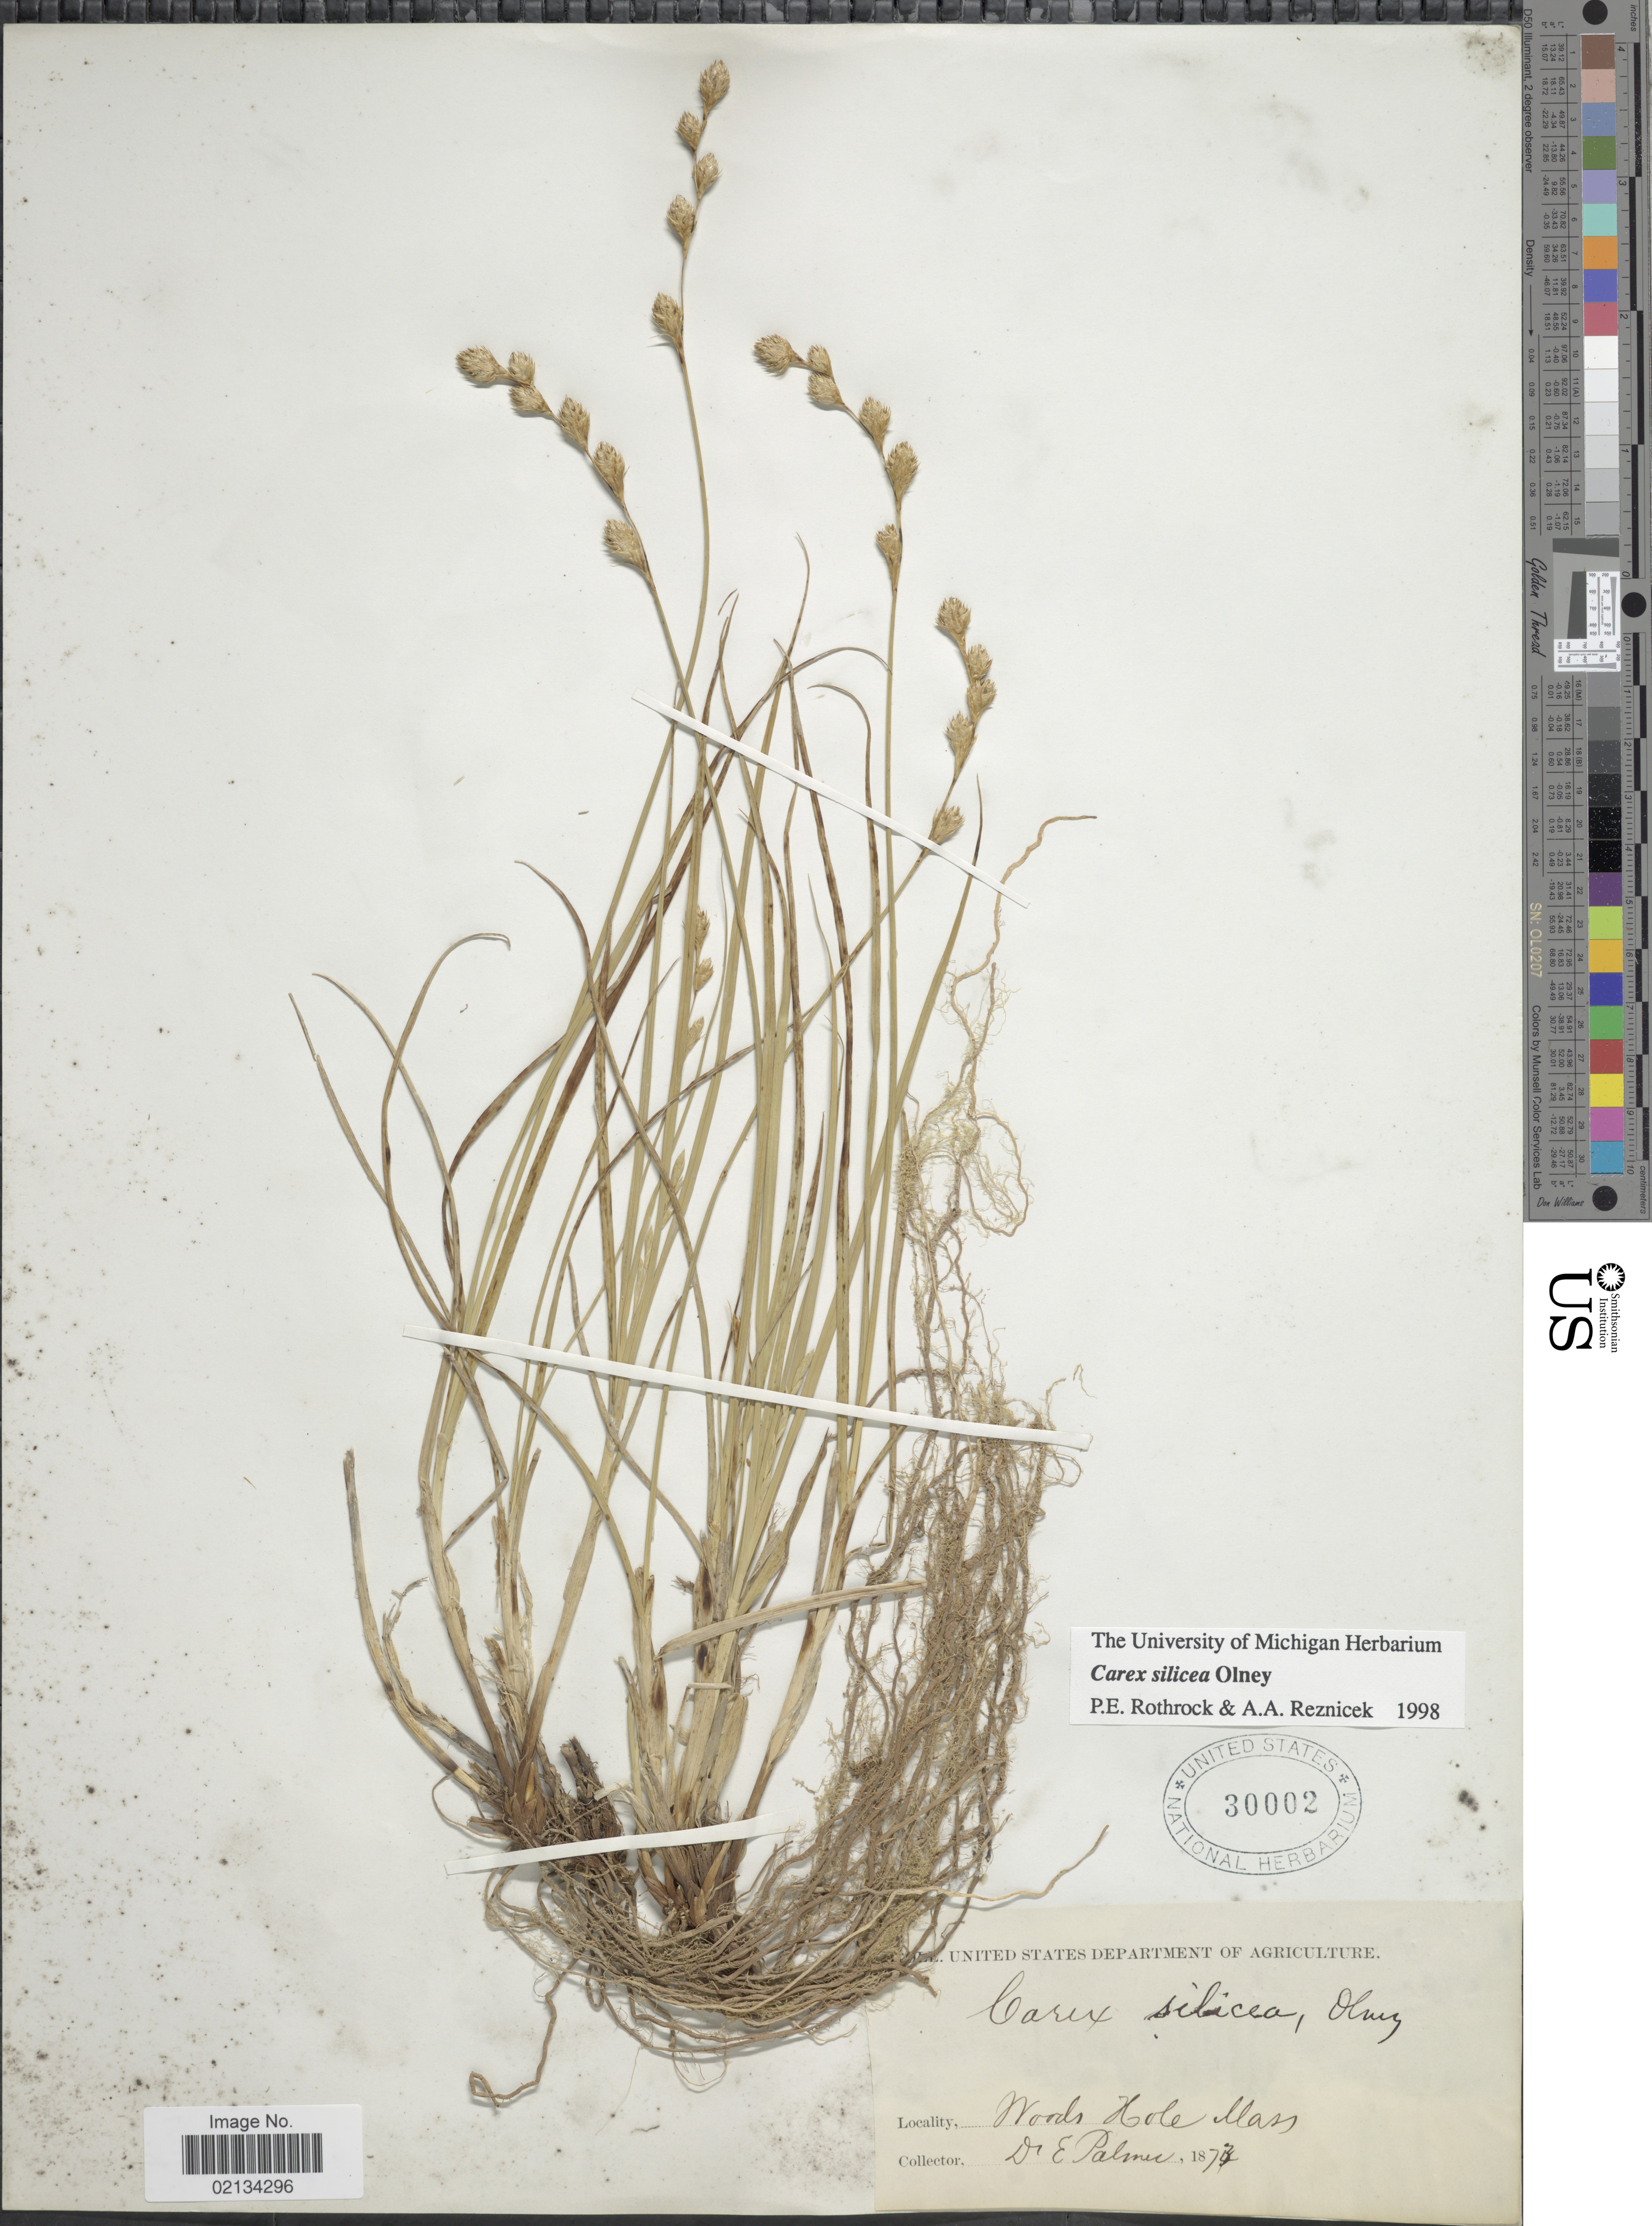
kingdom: Plantae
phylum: Tracheophyta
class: Liliopsida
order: Poales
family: Cyperaceae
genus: Carex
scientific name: Carex silicea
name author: Olney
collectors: E. Palmer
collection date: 1873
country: United States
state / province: Massachusetts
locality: Woods Hole.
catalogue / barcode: US 30002